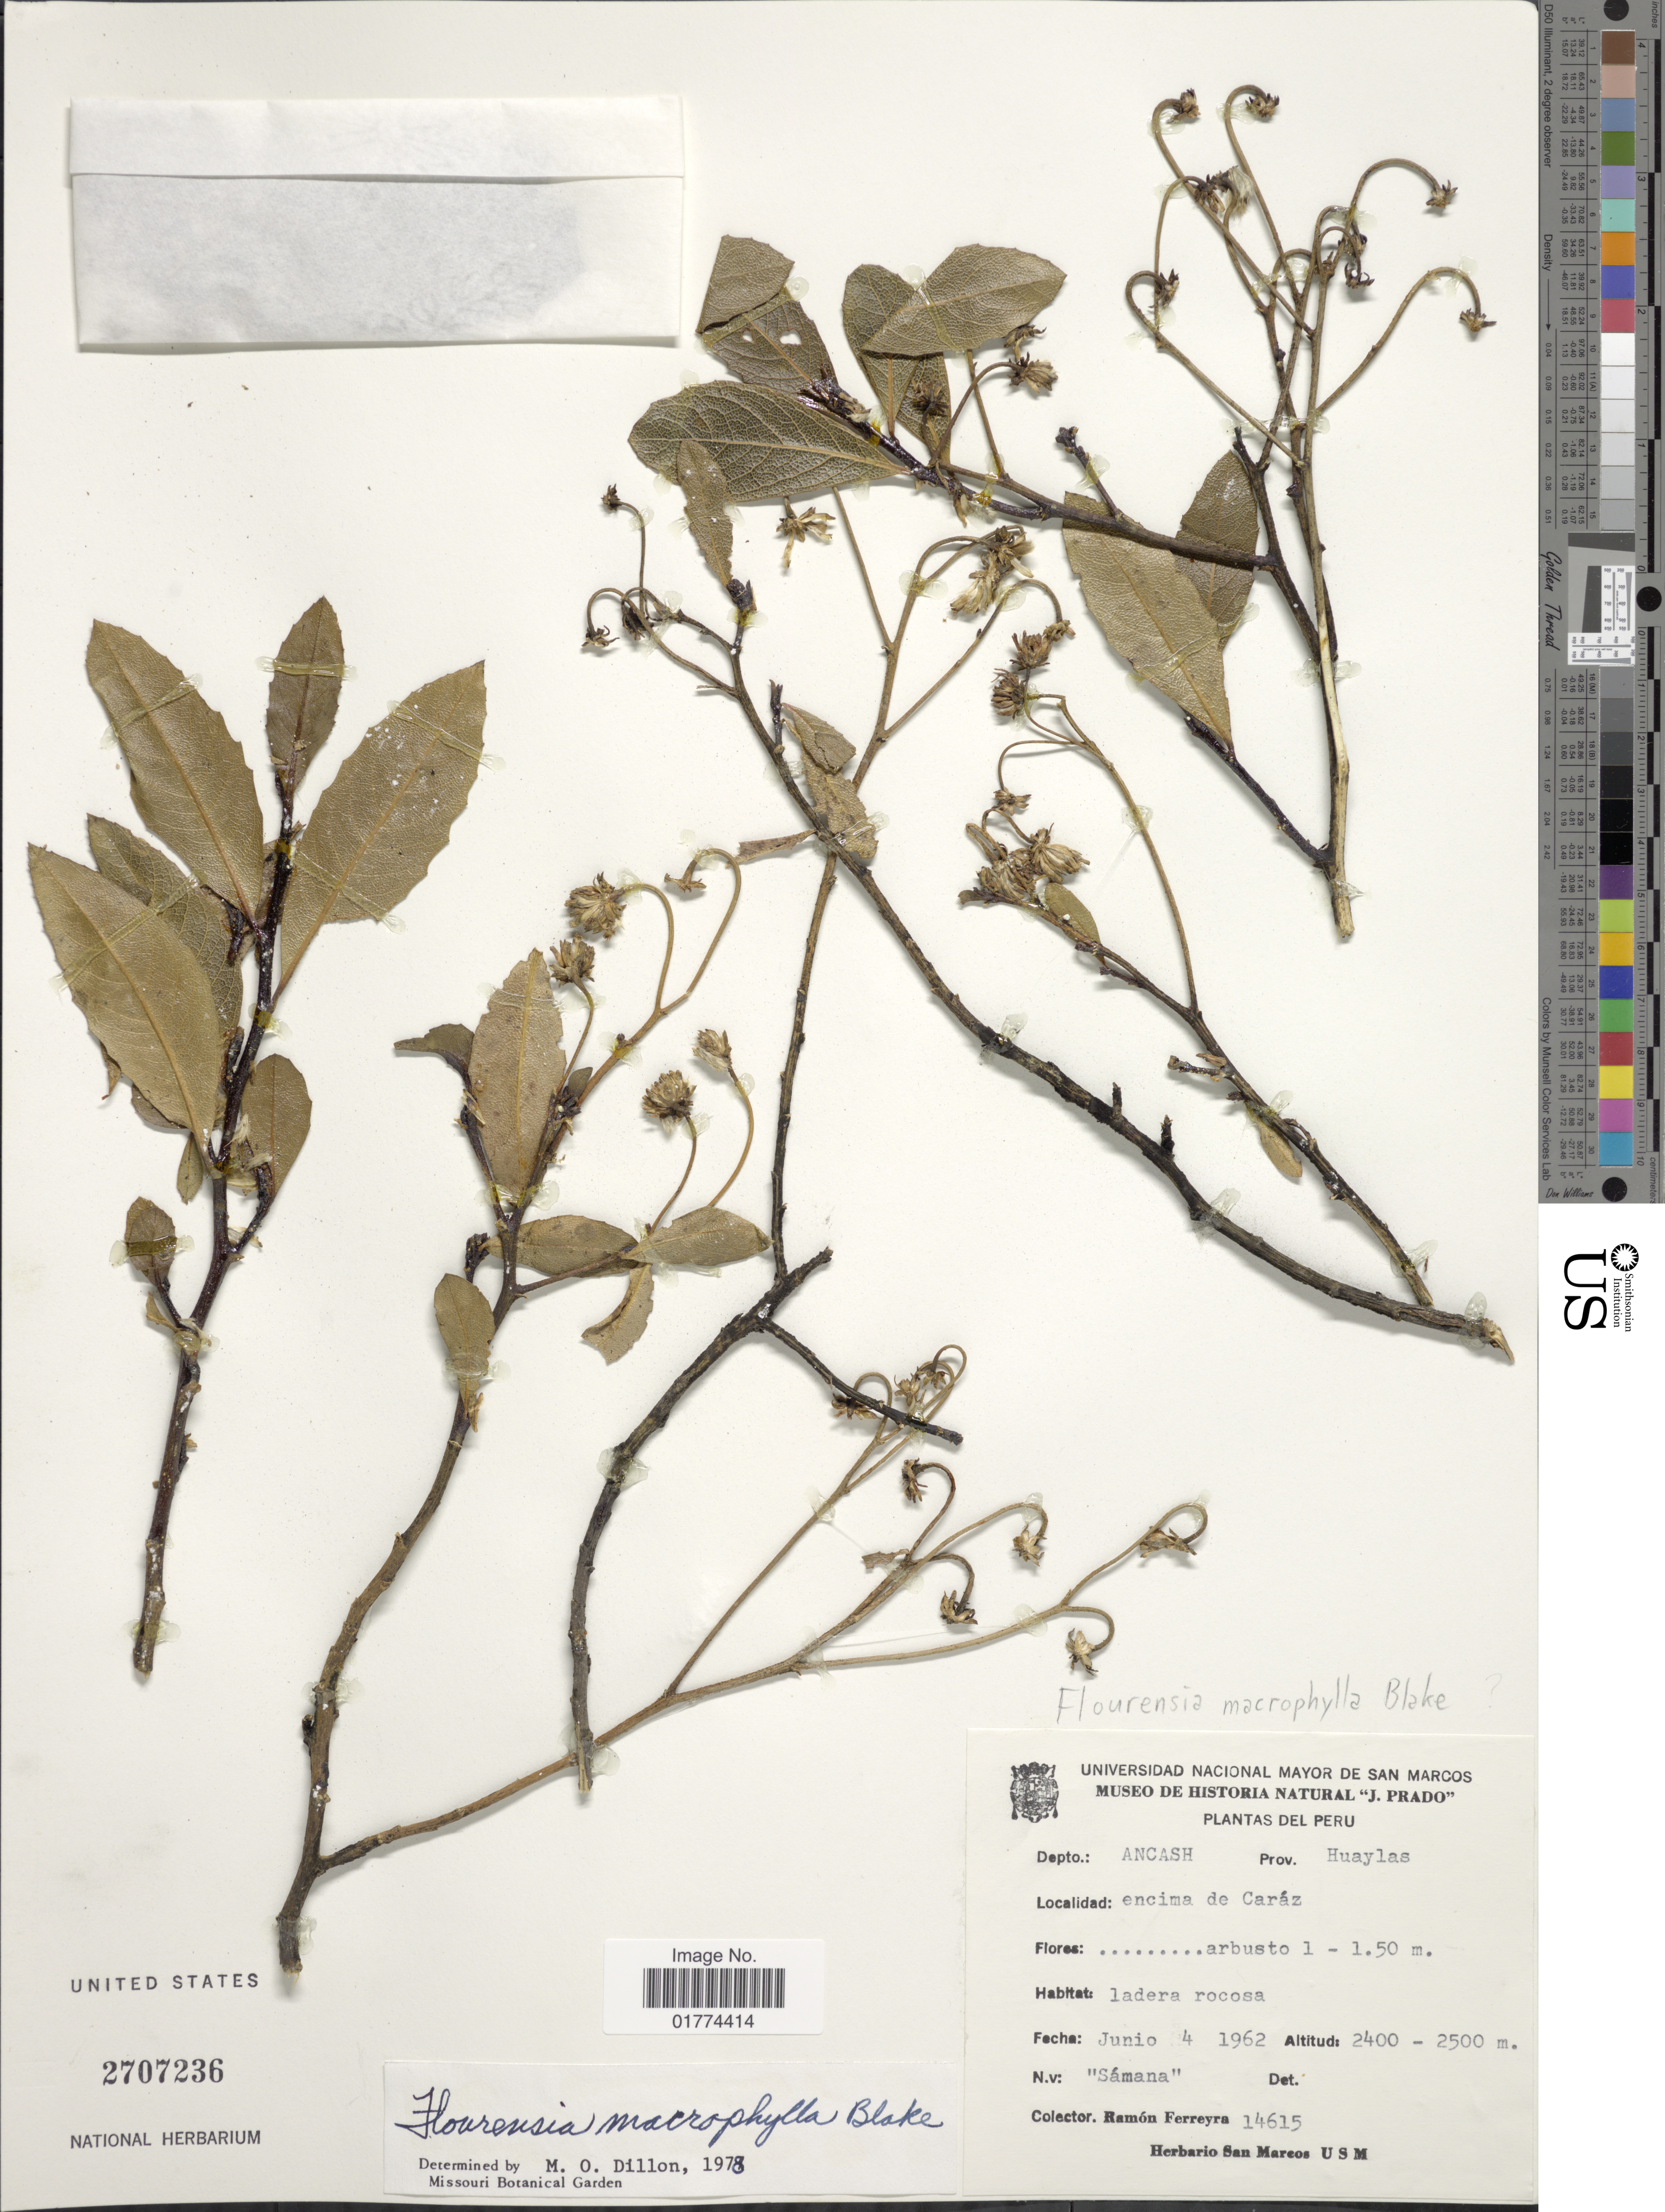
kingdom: Plantae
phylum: Tracheophyta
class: Magnoliopsida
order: Asterales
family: Asteraceae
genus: Flourensia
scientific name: Flourensia macrophylla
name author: S.F. Blake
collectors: R. A. Ferreyra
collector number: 14615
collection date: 1962-06-04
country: Peru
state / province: Ancash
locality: Prov. Huaylas. Encima de caraz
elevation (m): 2400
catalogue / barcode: US 2707236